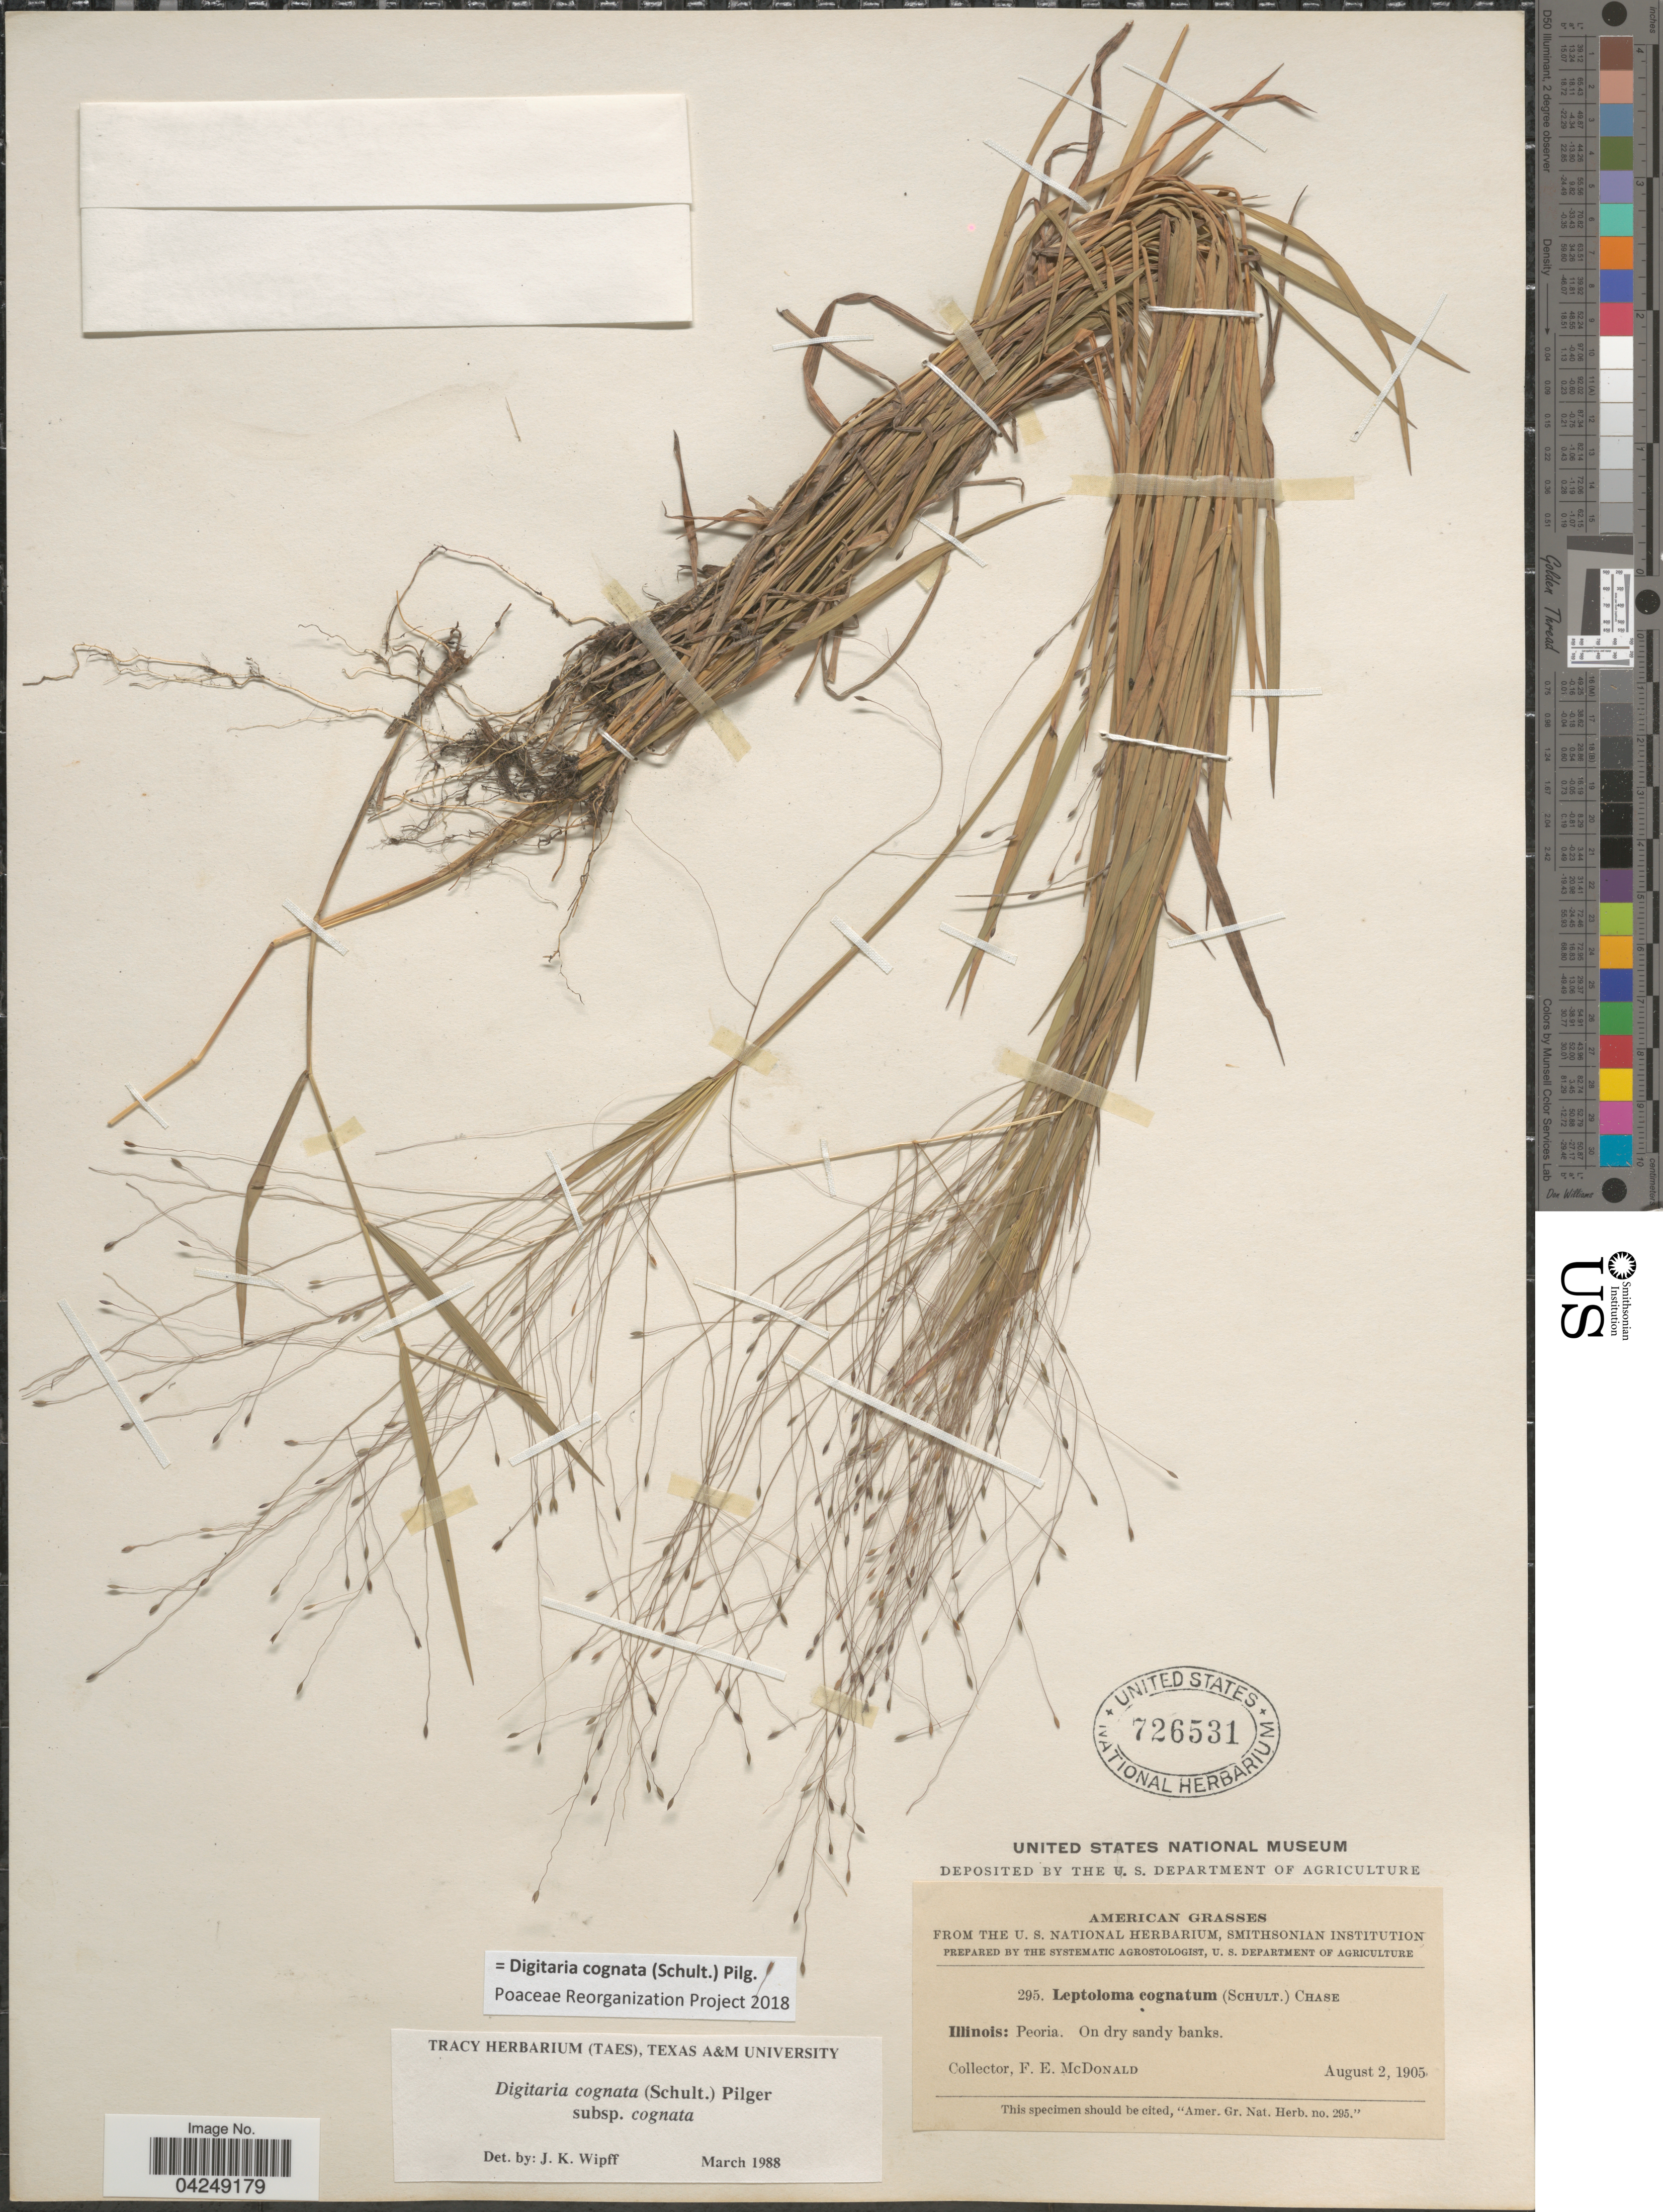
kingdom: Plantae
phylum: Tracheophyta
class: Liliopsida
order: Poales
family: Poaceae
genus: Digitaria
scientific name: Digitaria cognata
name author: (Scult.) Pilg.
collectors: F. E. McDonald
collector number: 295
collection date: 1905-08-02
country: United States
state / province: Illinois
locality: Peoria. On dry sandy banks.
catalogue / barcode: US 726531